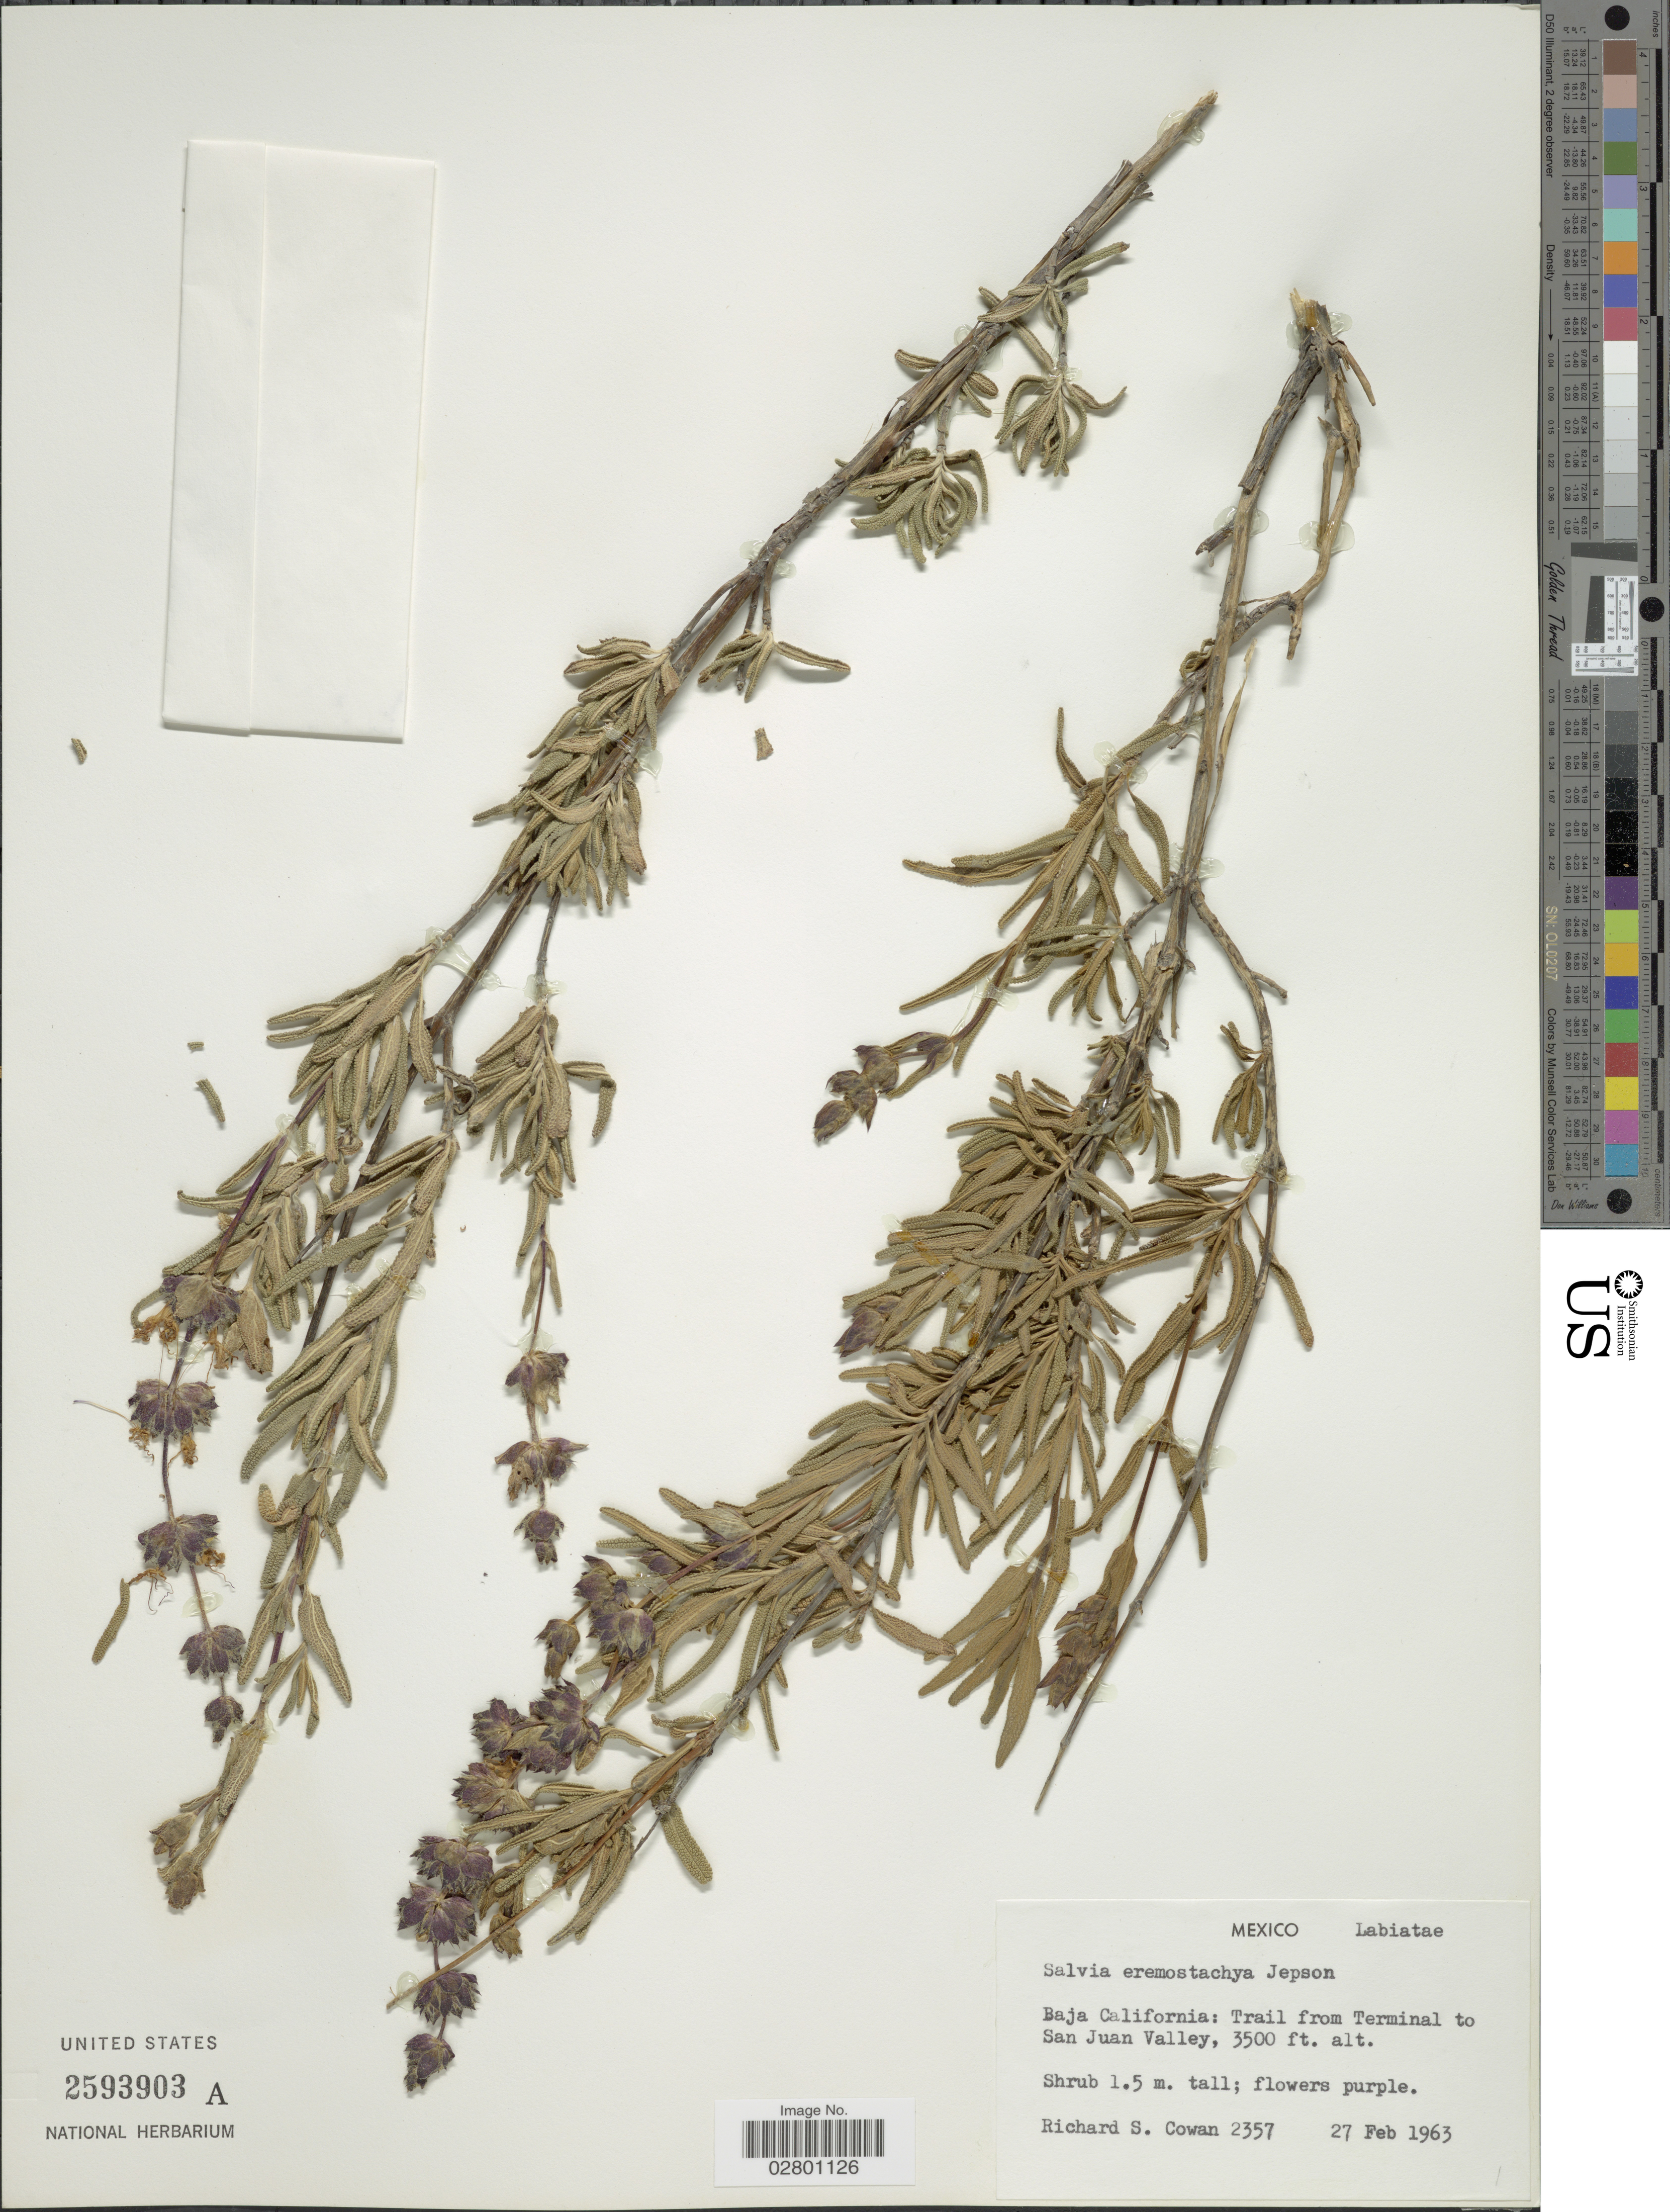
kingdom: Plantae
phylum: Tracheophyta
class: Magnoliopsida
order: Lamiales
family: Lamiaceae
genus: Salvia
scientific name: Salvia eremostachya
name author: Jeps.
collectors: R. S. Cowan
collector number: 2357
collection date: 1963-02-27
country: Mexico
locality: Trail from Terminal to San Juan Valley.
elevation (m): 1067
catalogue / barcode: US 2593903A